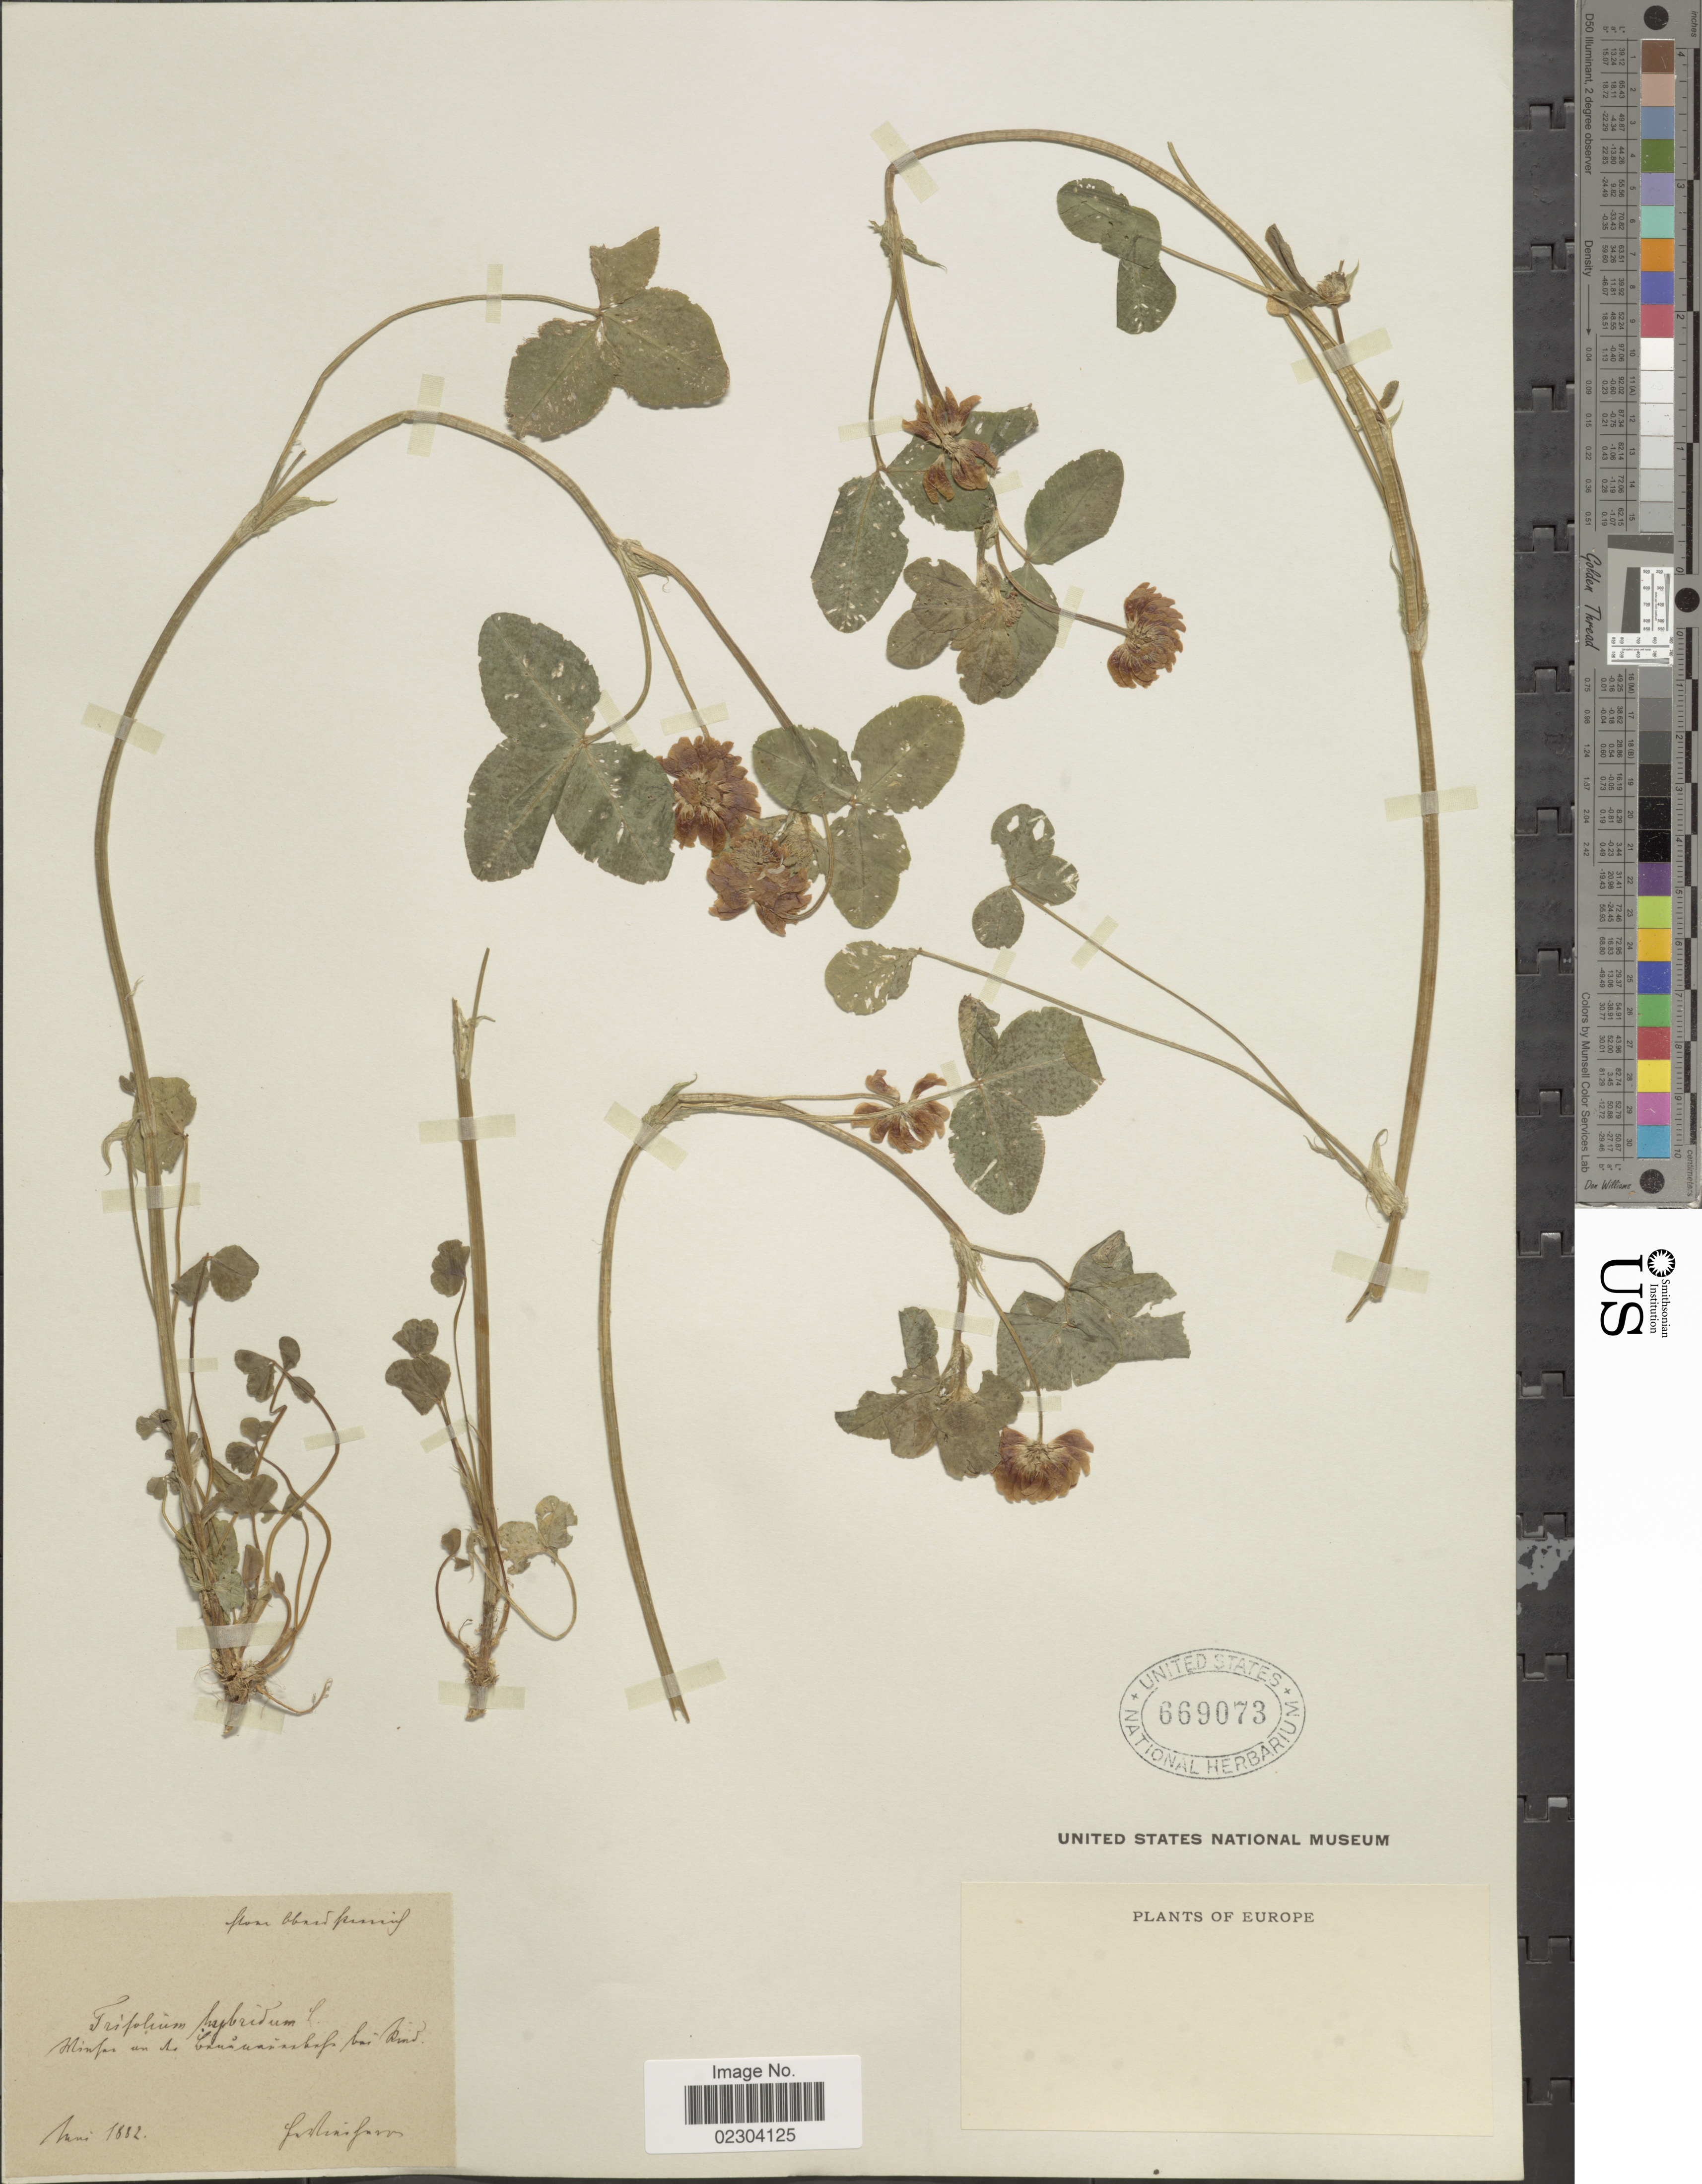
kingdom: Plantae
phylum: Tracheophyta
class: Magnoliopsida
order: Fabales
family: Fabaceae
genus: Trifolium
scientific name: Trifolium hybridum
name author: L.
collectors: F. Vierhapper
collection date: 1882-06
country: Austria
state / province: Oberosterreich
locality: Flora Oberösterreich, Wiesen an der Braunauerbahn bei Ried.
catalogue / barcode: US 669073